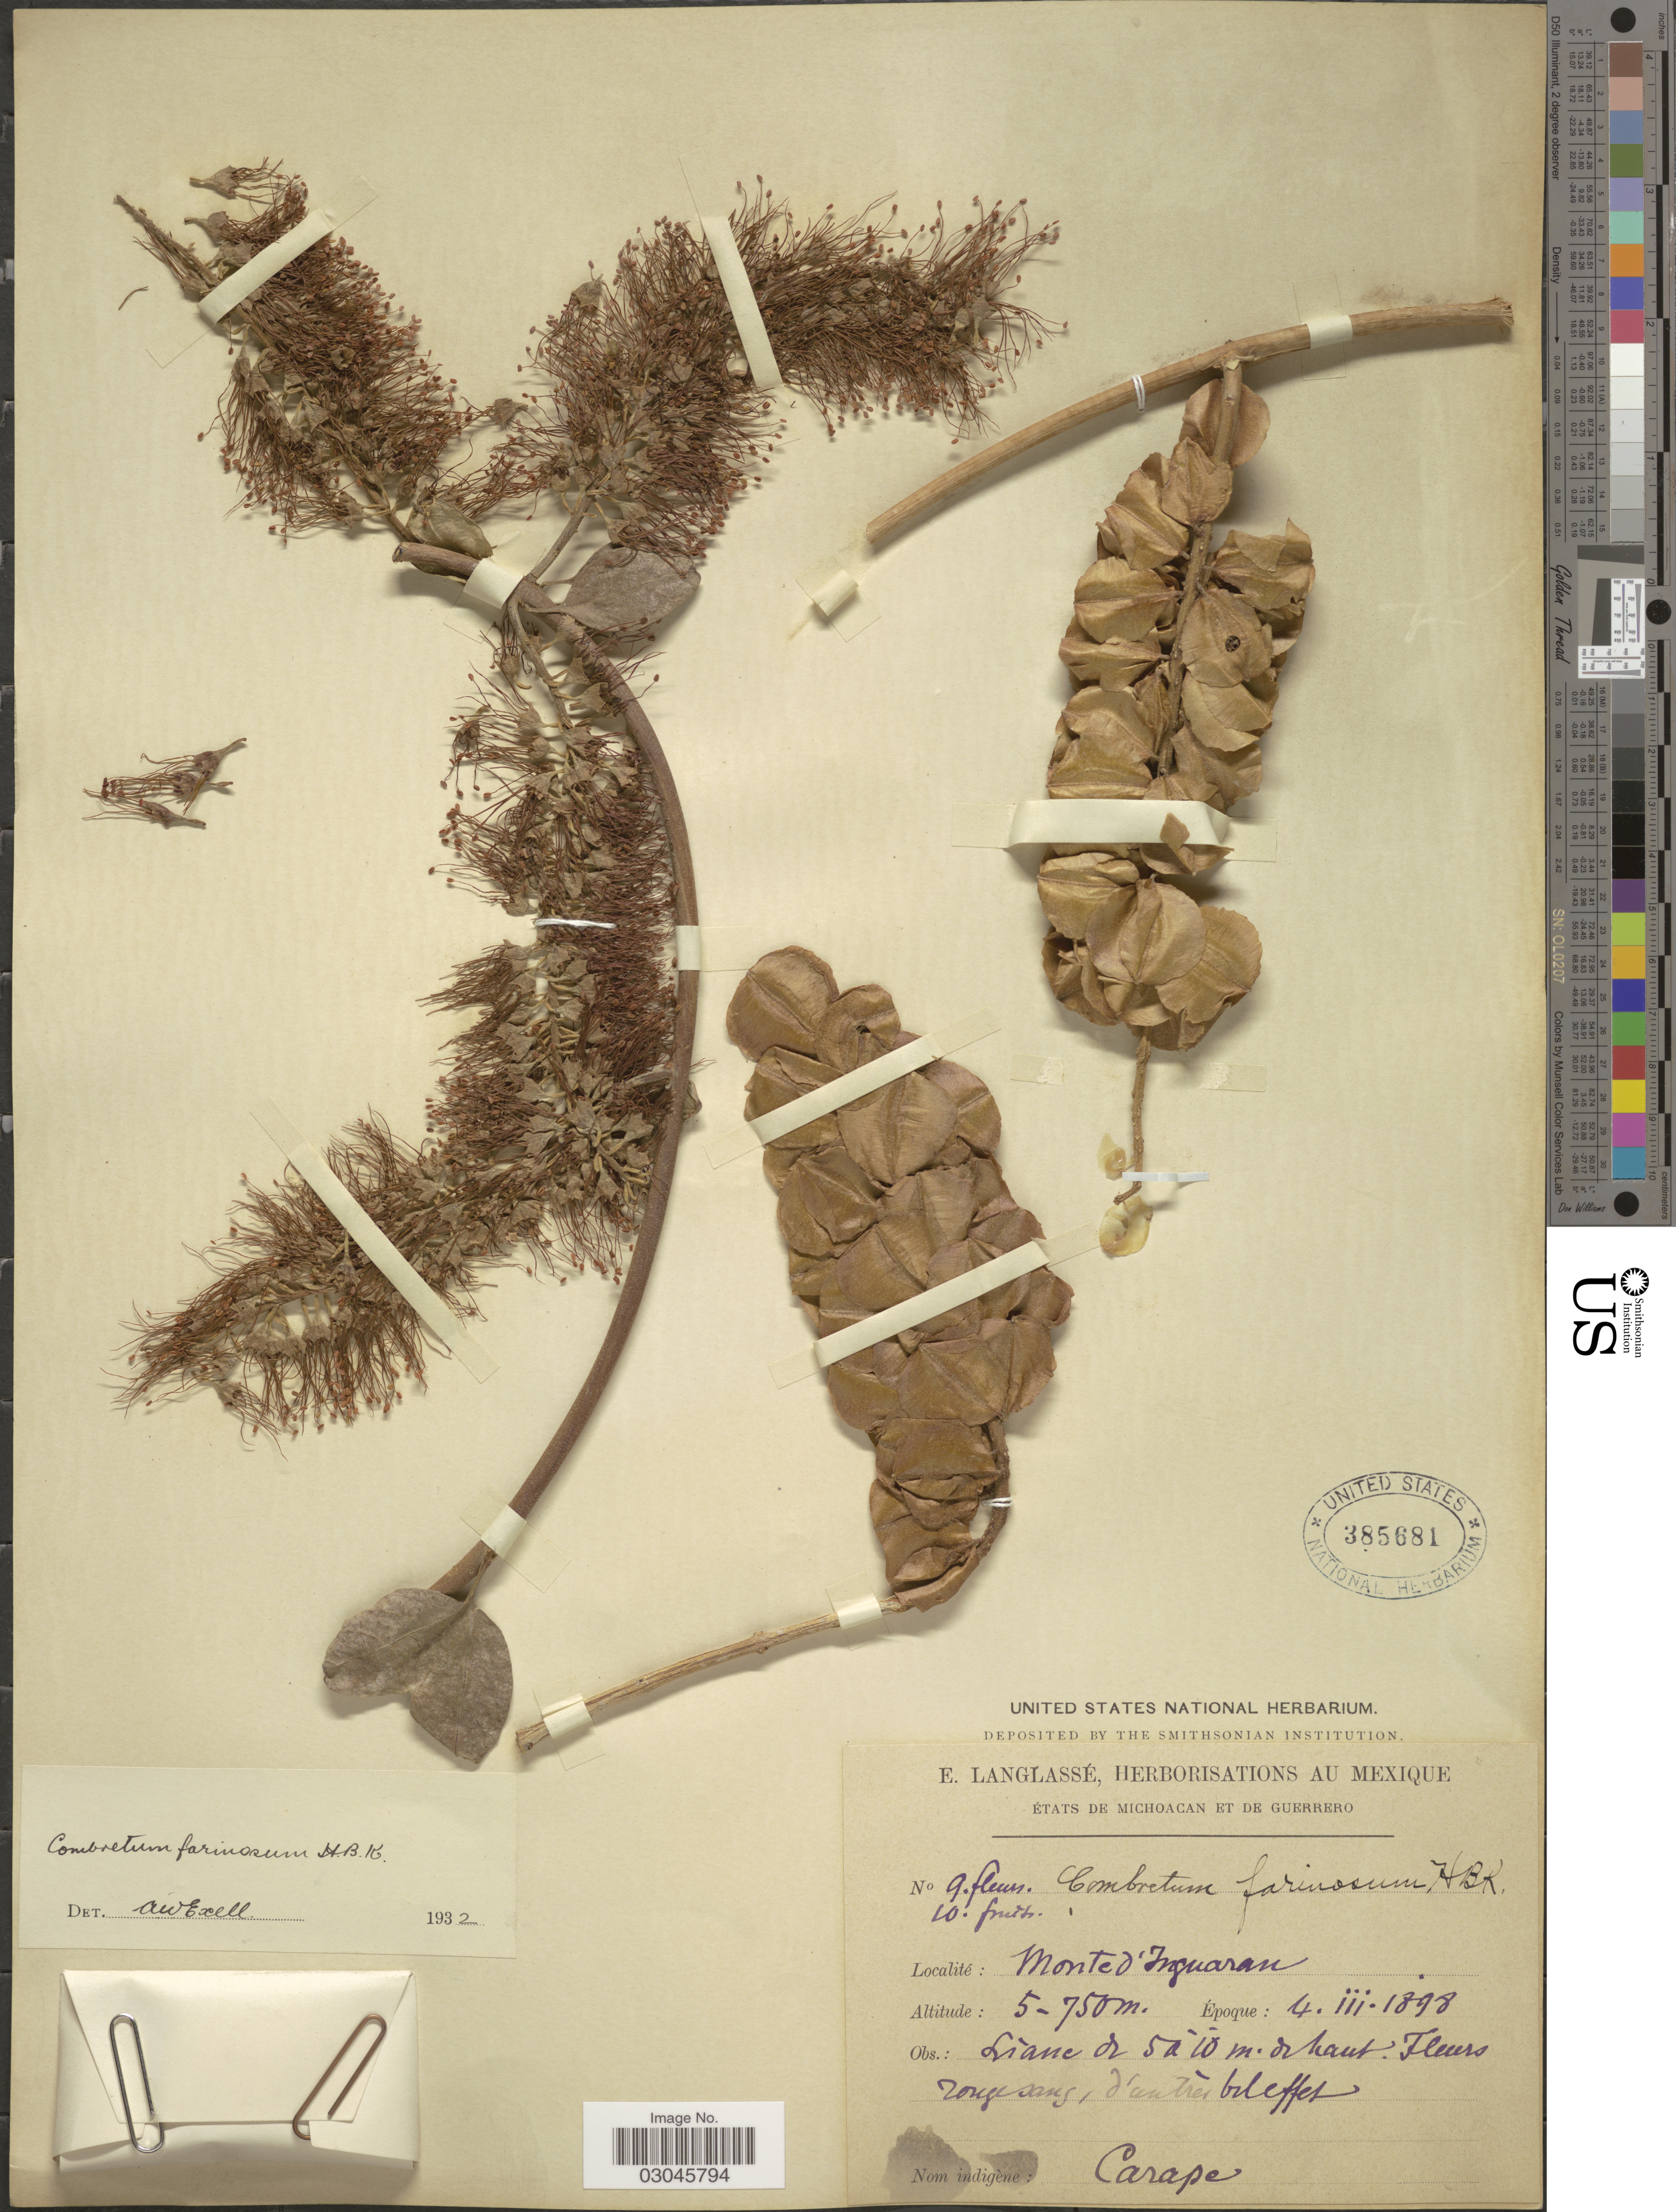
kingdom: Plantae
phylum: Tracheophyta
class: Magnoliopsida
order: Myrtales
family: Combretaceae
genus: Combretum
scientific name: Combretum fruticosum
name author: (Loefl.) Stuntz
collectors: E. Langlassé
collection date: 1898-03-04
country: Mexico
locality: États de Michoacan et de Guerrero. Monte d'Inguaran.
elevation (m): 500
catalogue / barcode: US 385681